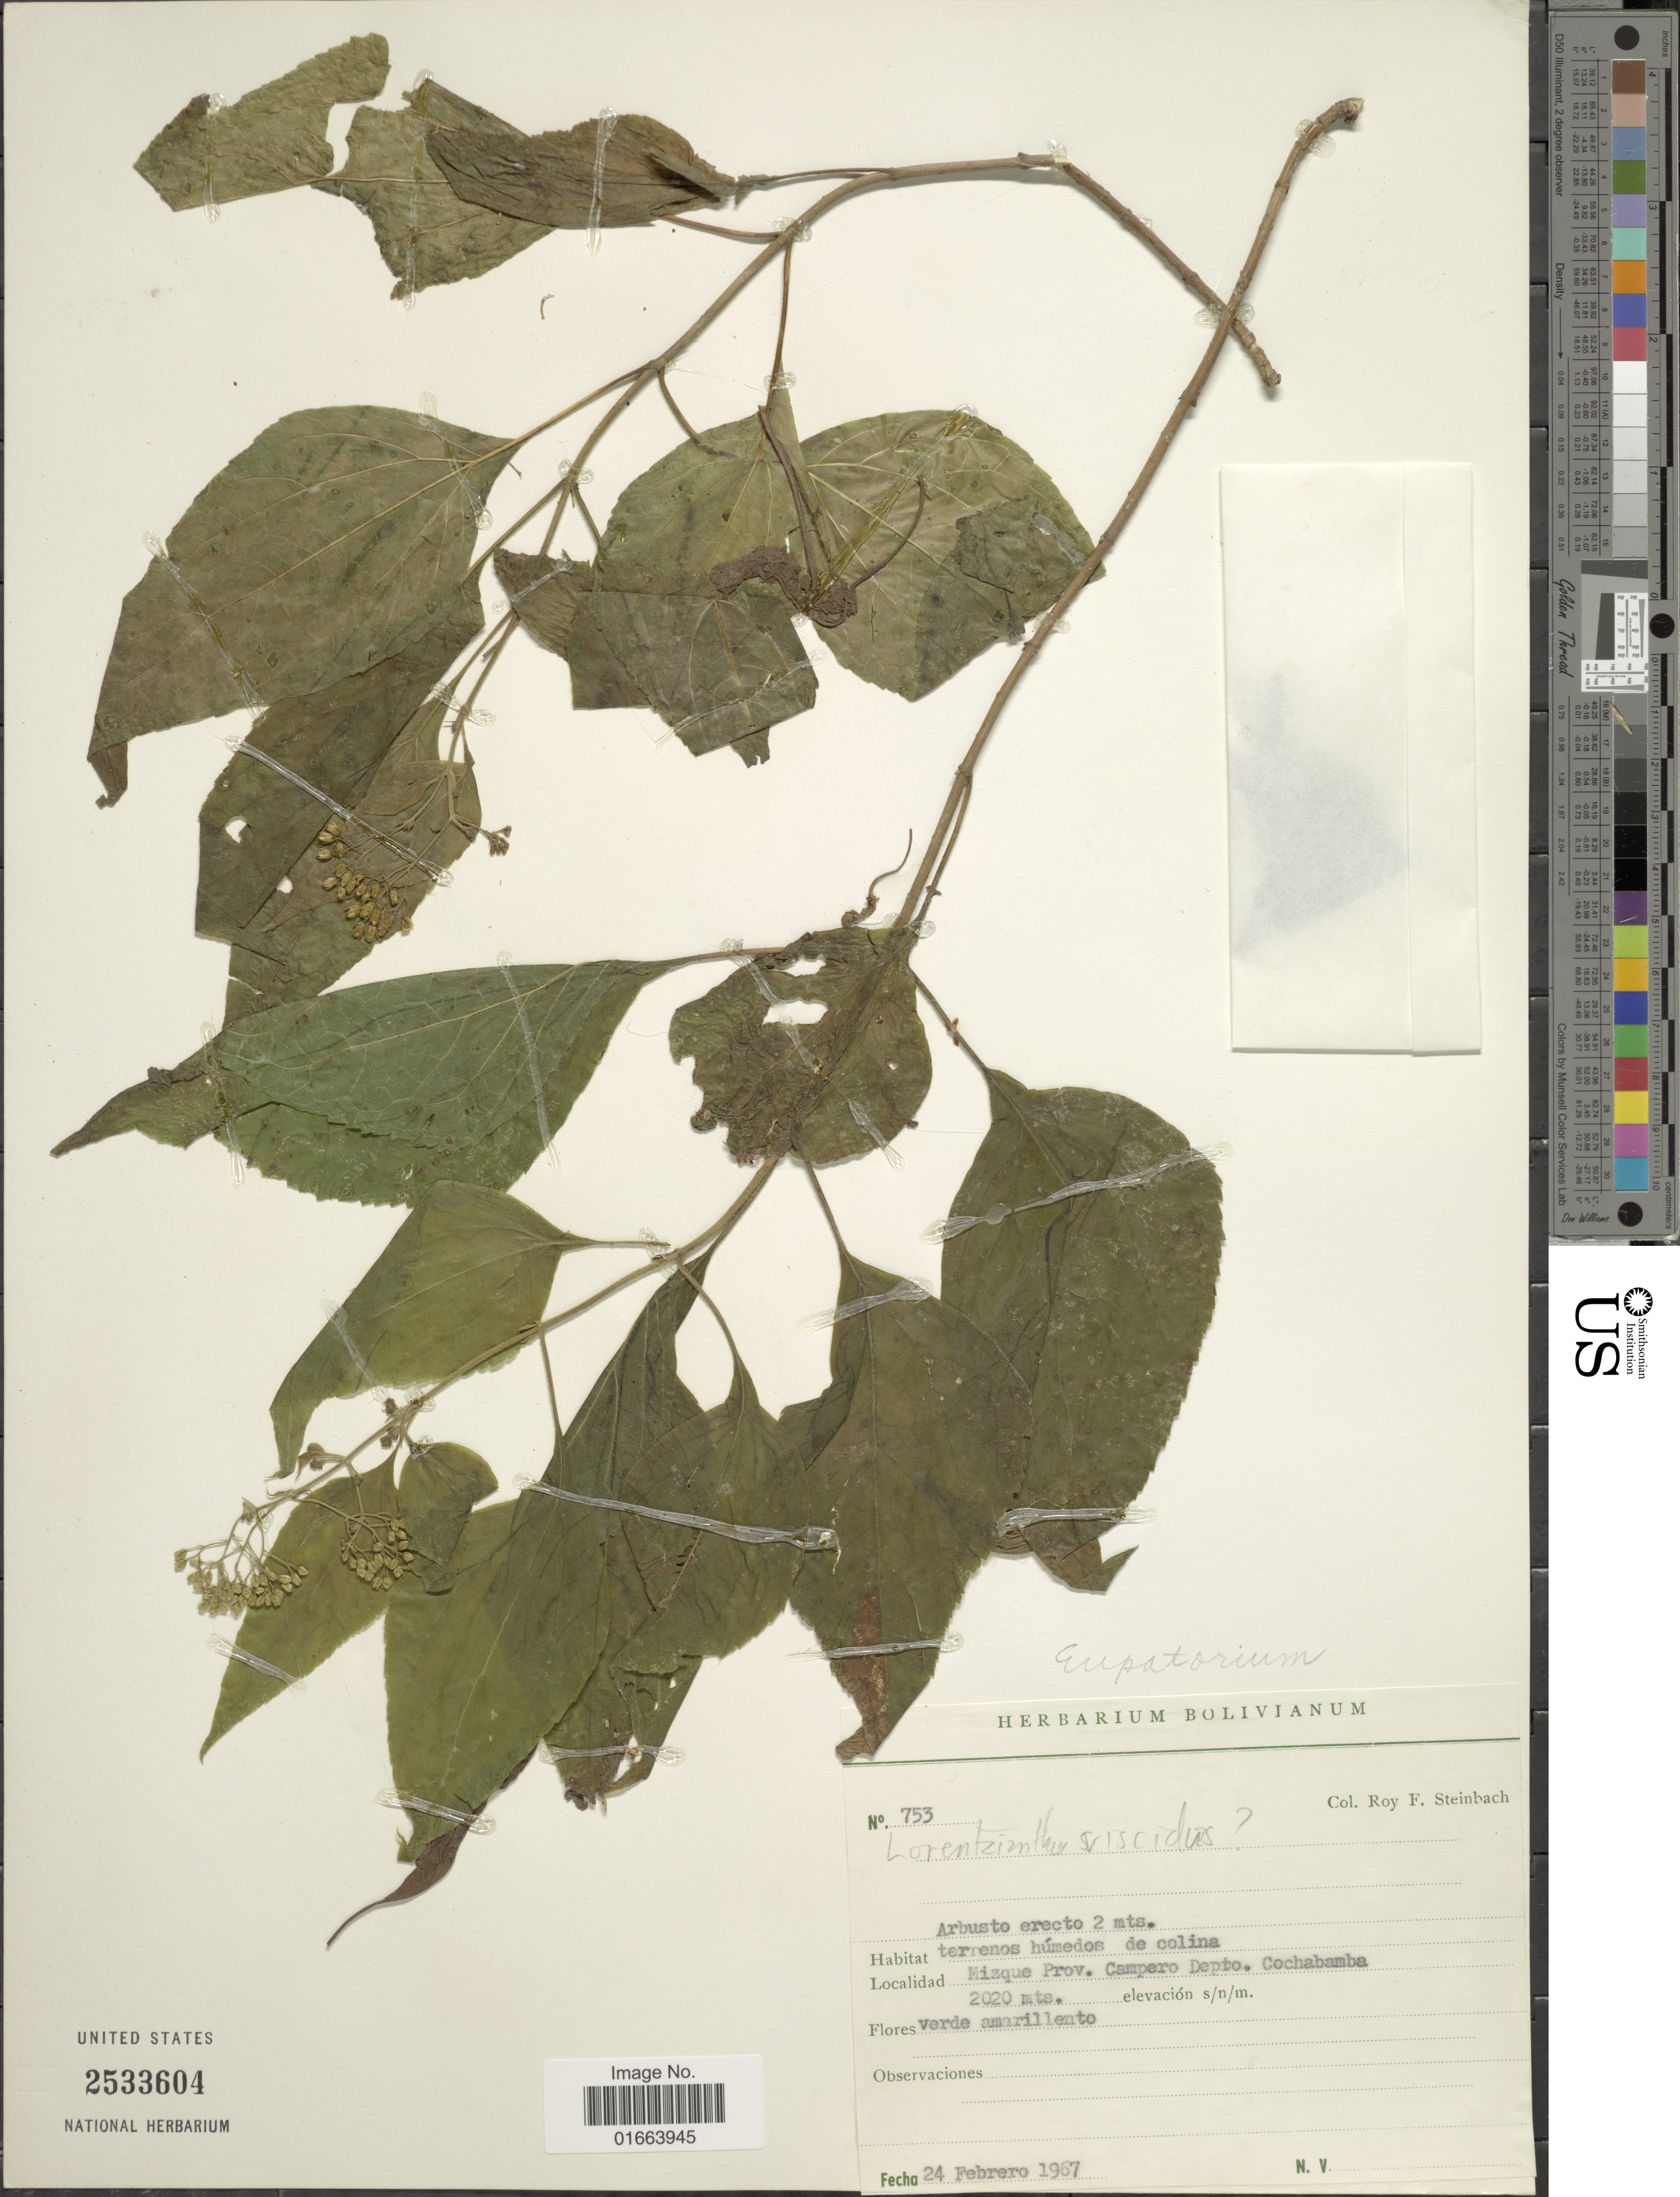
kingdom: Plantae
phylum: Tracheophyta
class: Magnoliopsida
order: Asterales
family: Asteraceae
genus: Lorentzianthus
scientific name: Lorentzianthus viscidus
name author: (Hook. & Arn.) R.M. King & H. Rob.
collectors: R. F. Steinbach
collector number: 753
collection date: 1967-02-24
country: Bolivia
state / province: Cochabamba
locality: Mizque Prov. Campero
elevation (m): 2020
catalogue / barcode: US 2533604